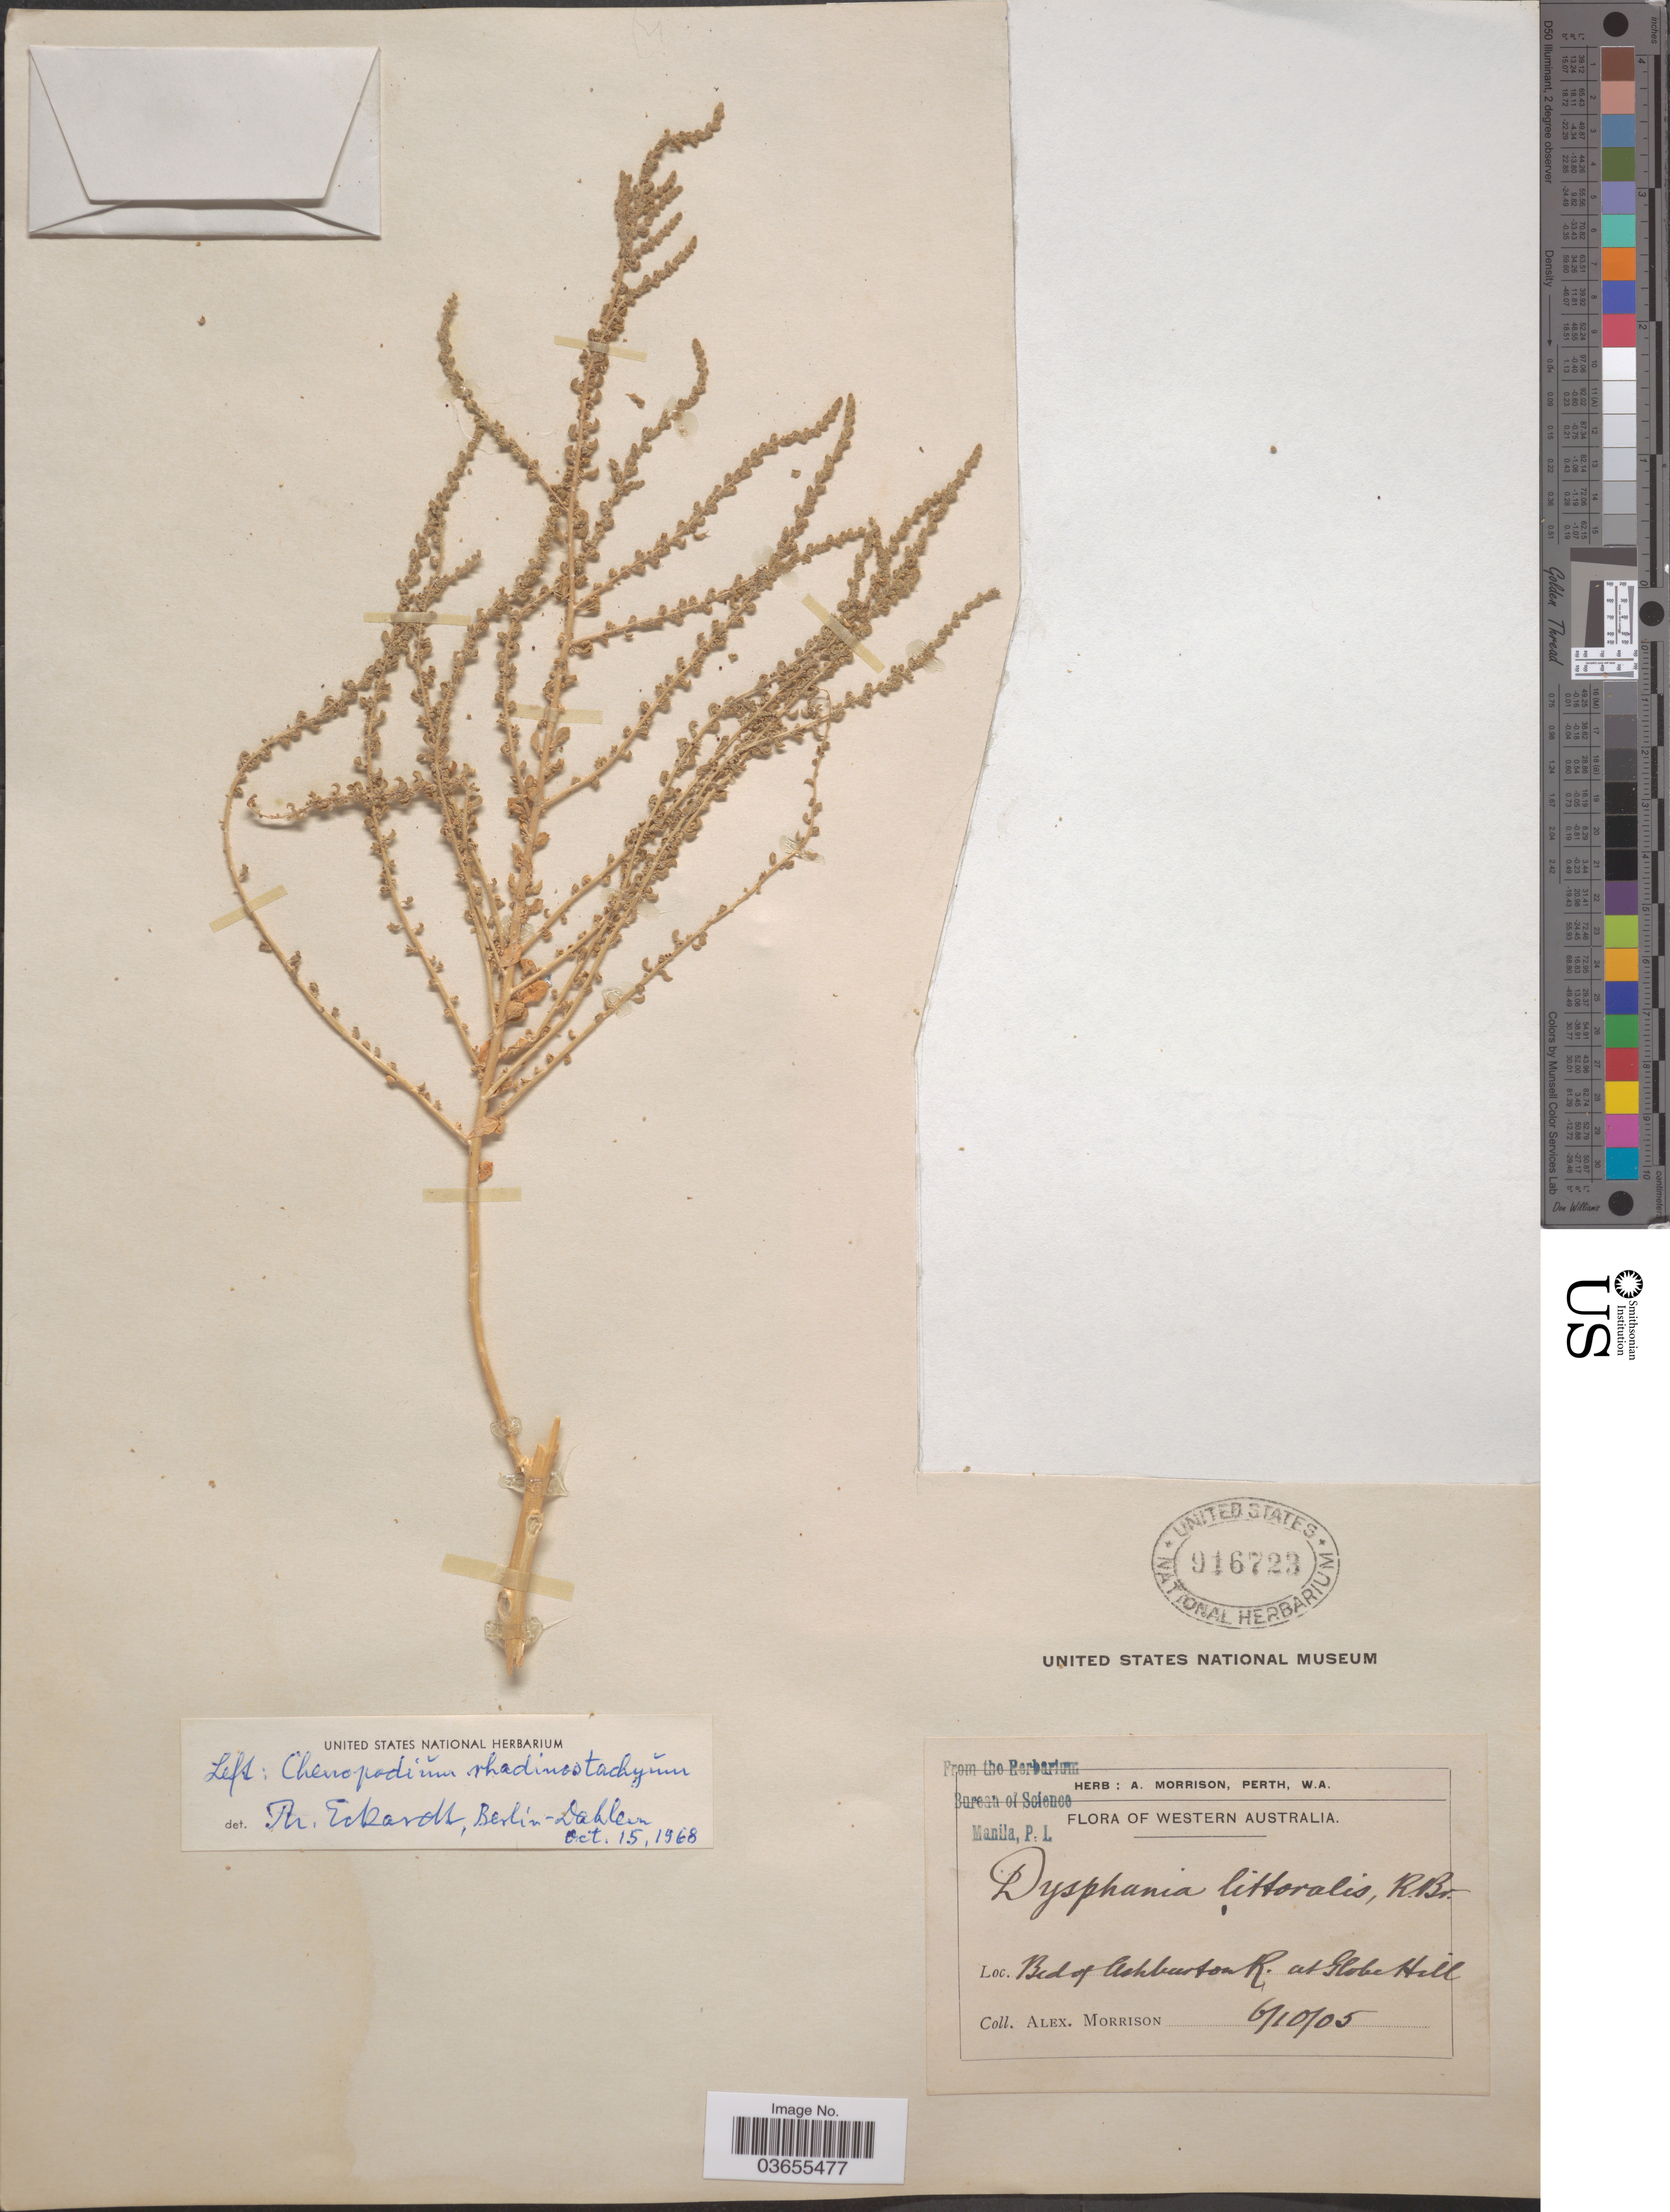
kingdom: Plantae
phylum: Tracheophyta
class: Magnoliopsida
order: Caryophyllales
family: Amaranthaceae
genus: Chenopodium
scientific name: Chenopodium rhadinostachyum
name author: F. Muell.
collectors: A. Morrison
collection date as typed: Transcribed d/m/y: 6/10/5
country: Australia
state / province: Western Australia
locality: Bed of Ashburton R. at Globe Hill.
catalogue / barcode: US 916723